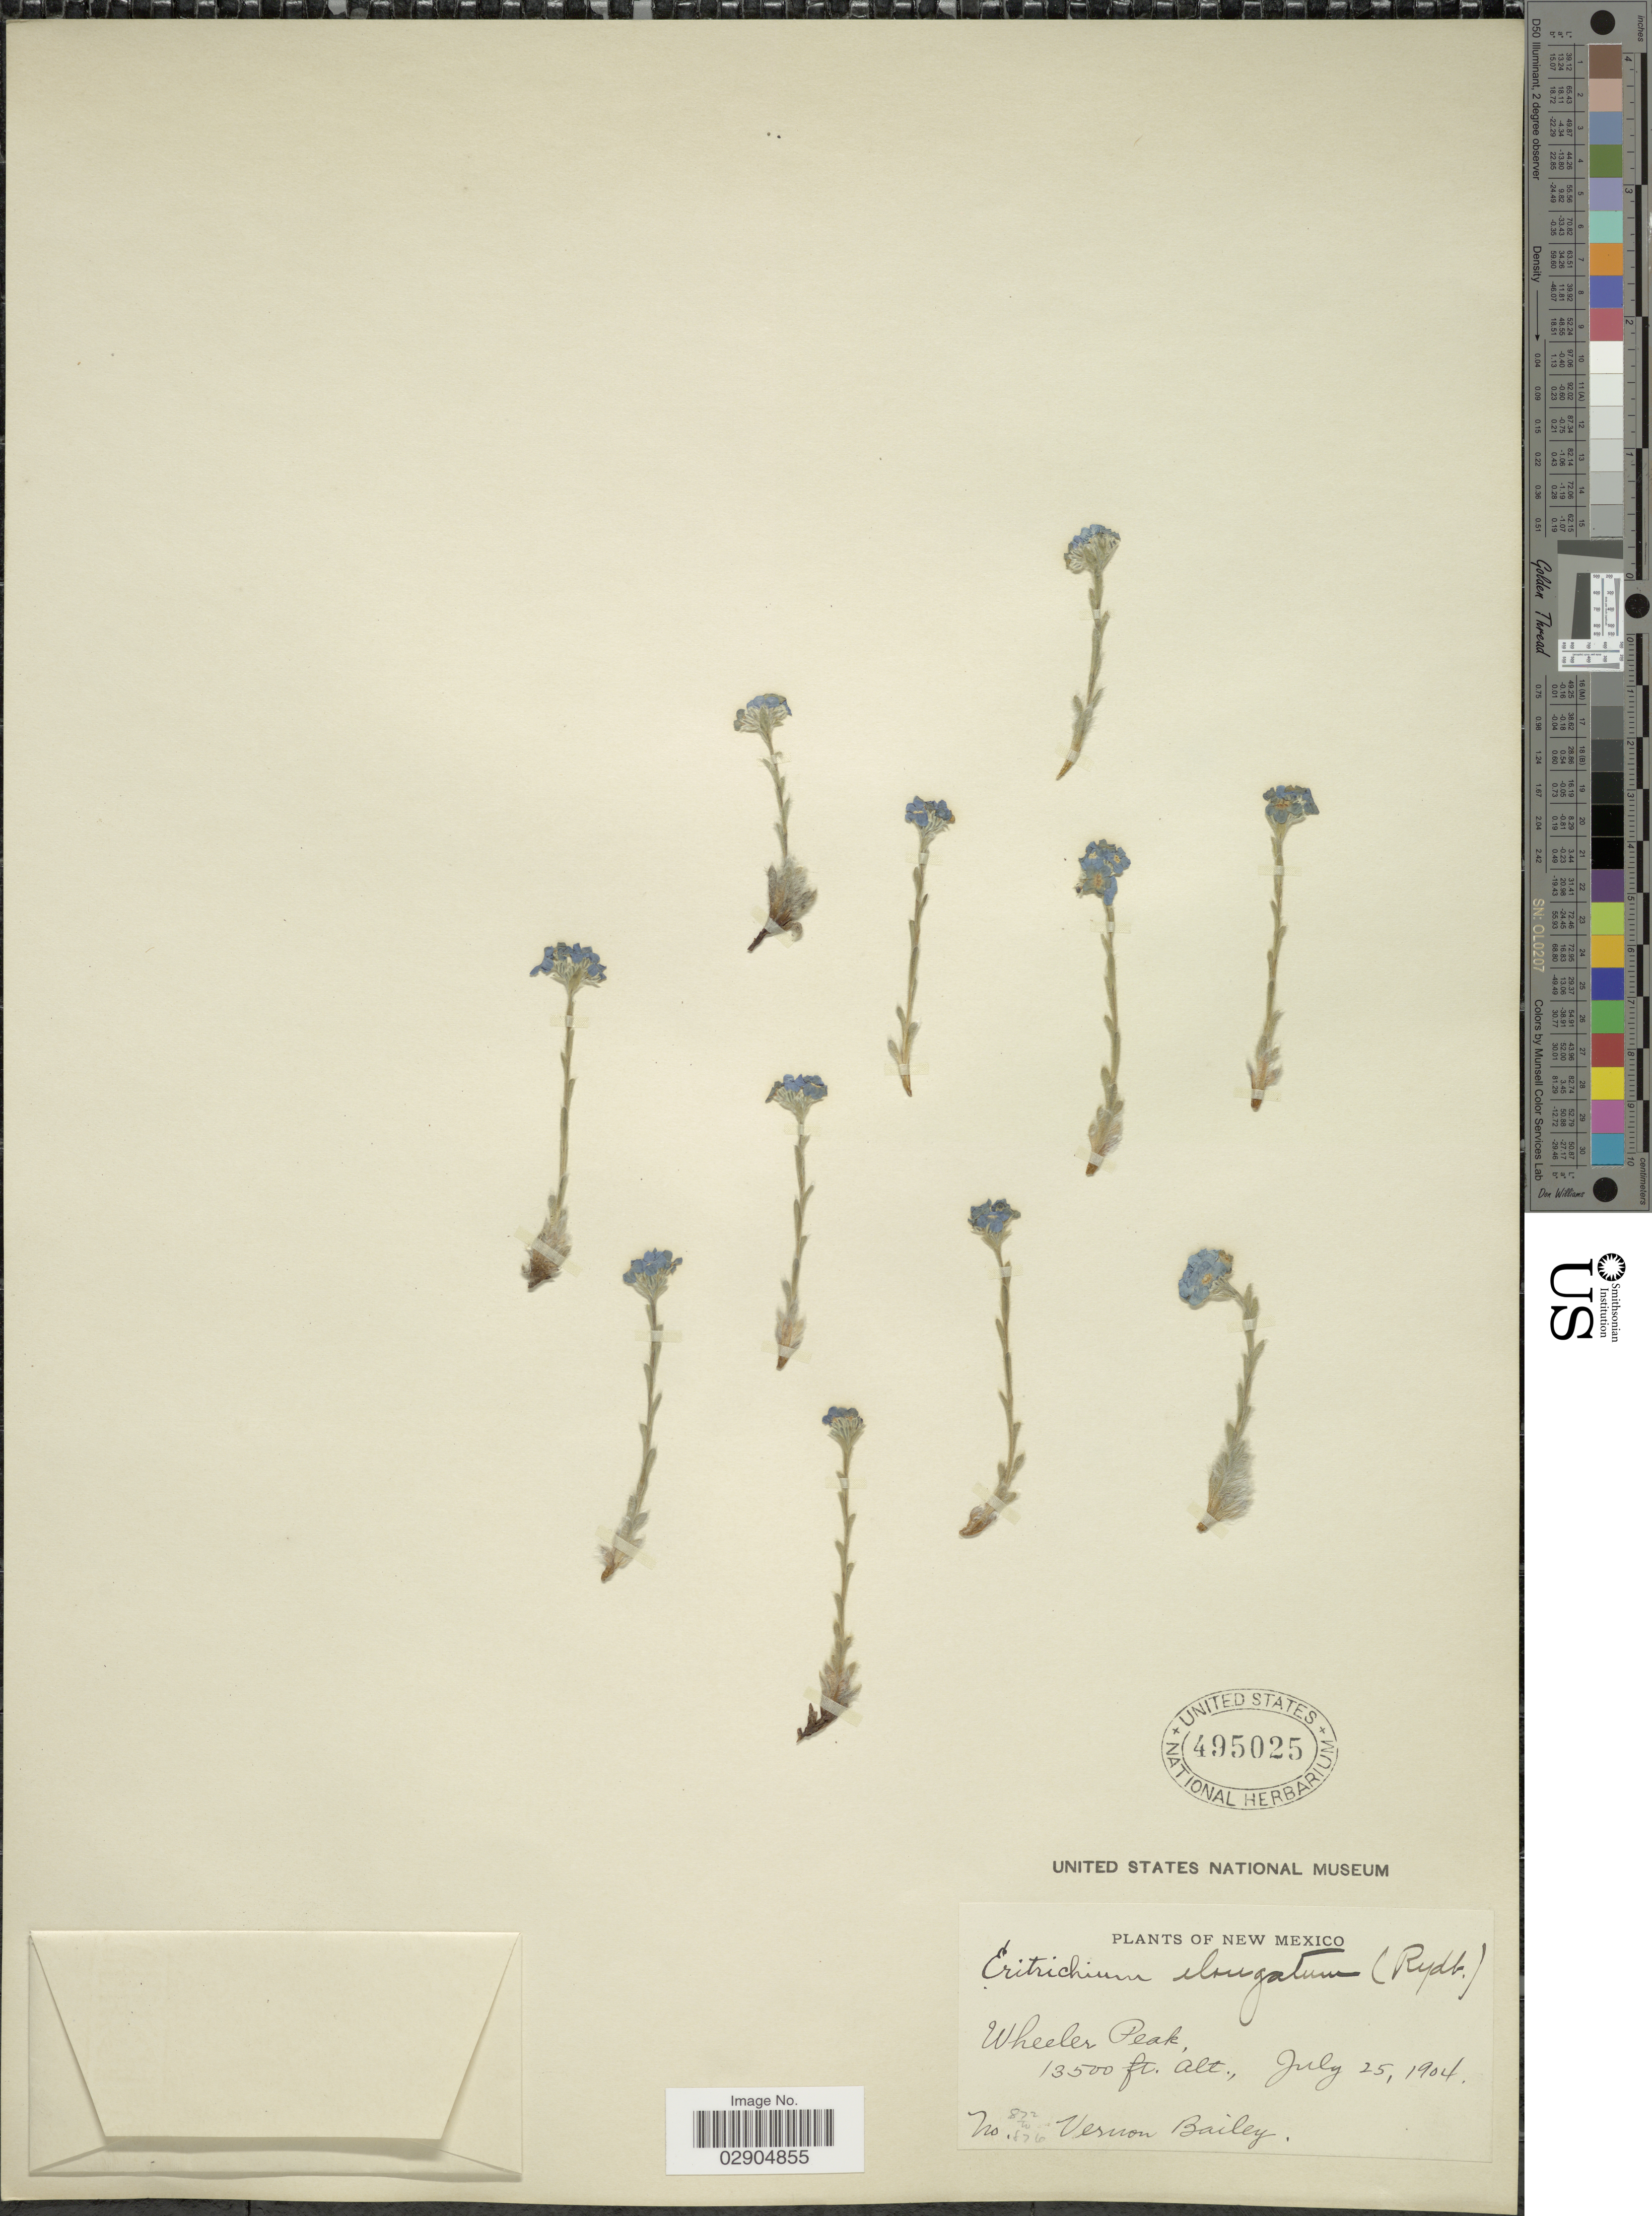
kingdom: Plantae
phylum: Tracheophyta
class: Magnoliopsida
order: Boraginales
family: Boraginaceae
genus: Eritrichium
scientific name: Eritrichium elongatum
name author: (Rydb.) W. Wight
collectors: V. O. Bailey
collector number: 872/876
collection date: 1904-07-25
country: United States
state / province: New Mexico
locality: Wheeler Peak.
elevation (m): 4115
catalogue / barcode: US 495025